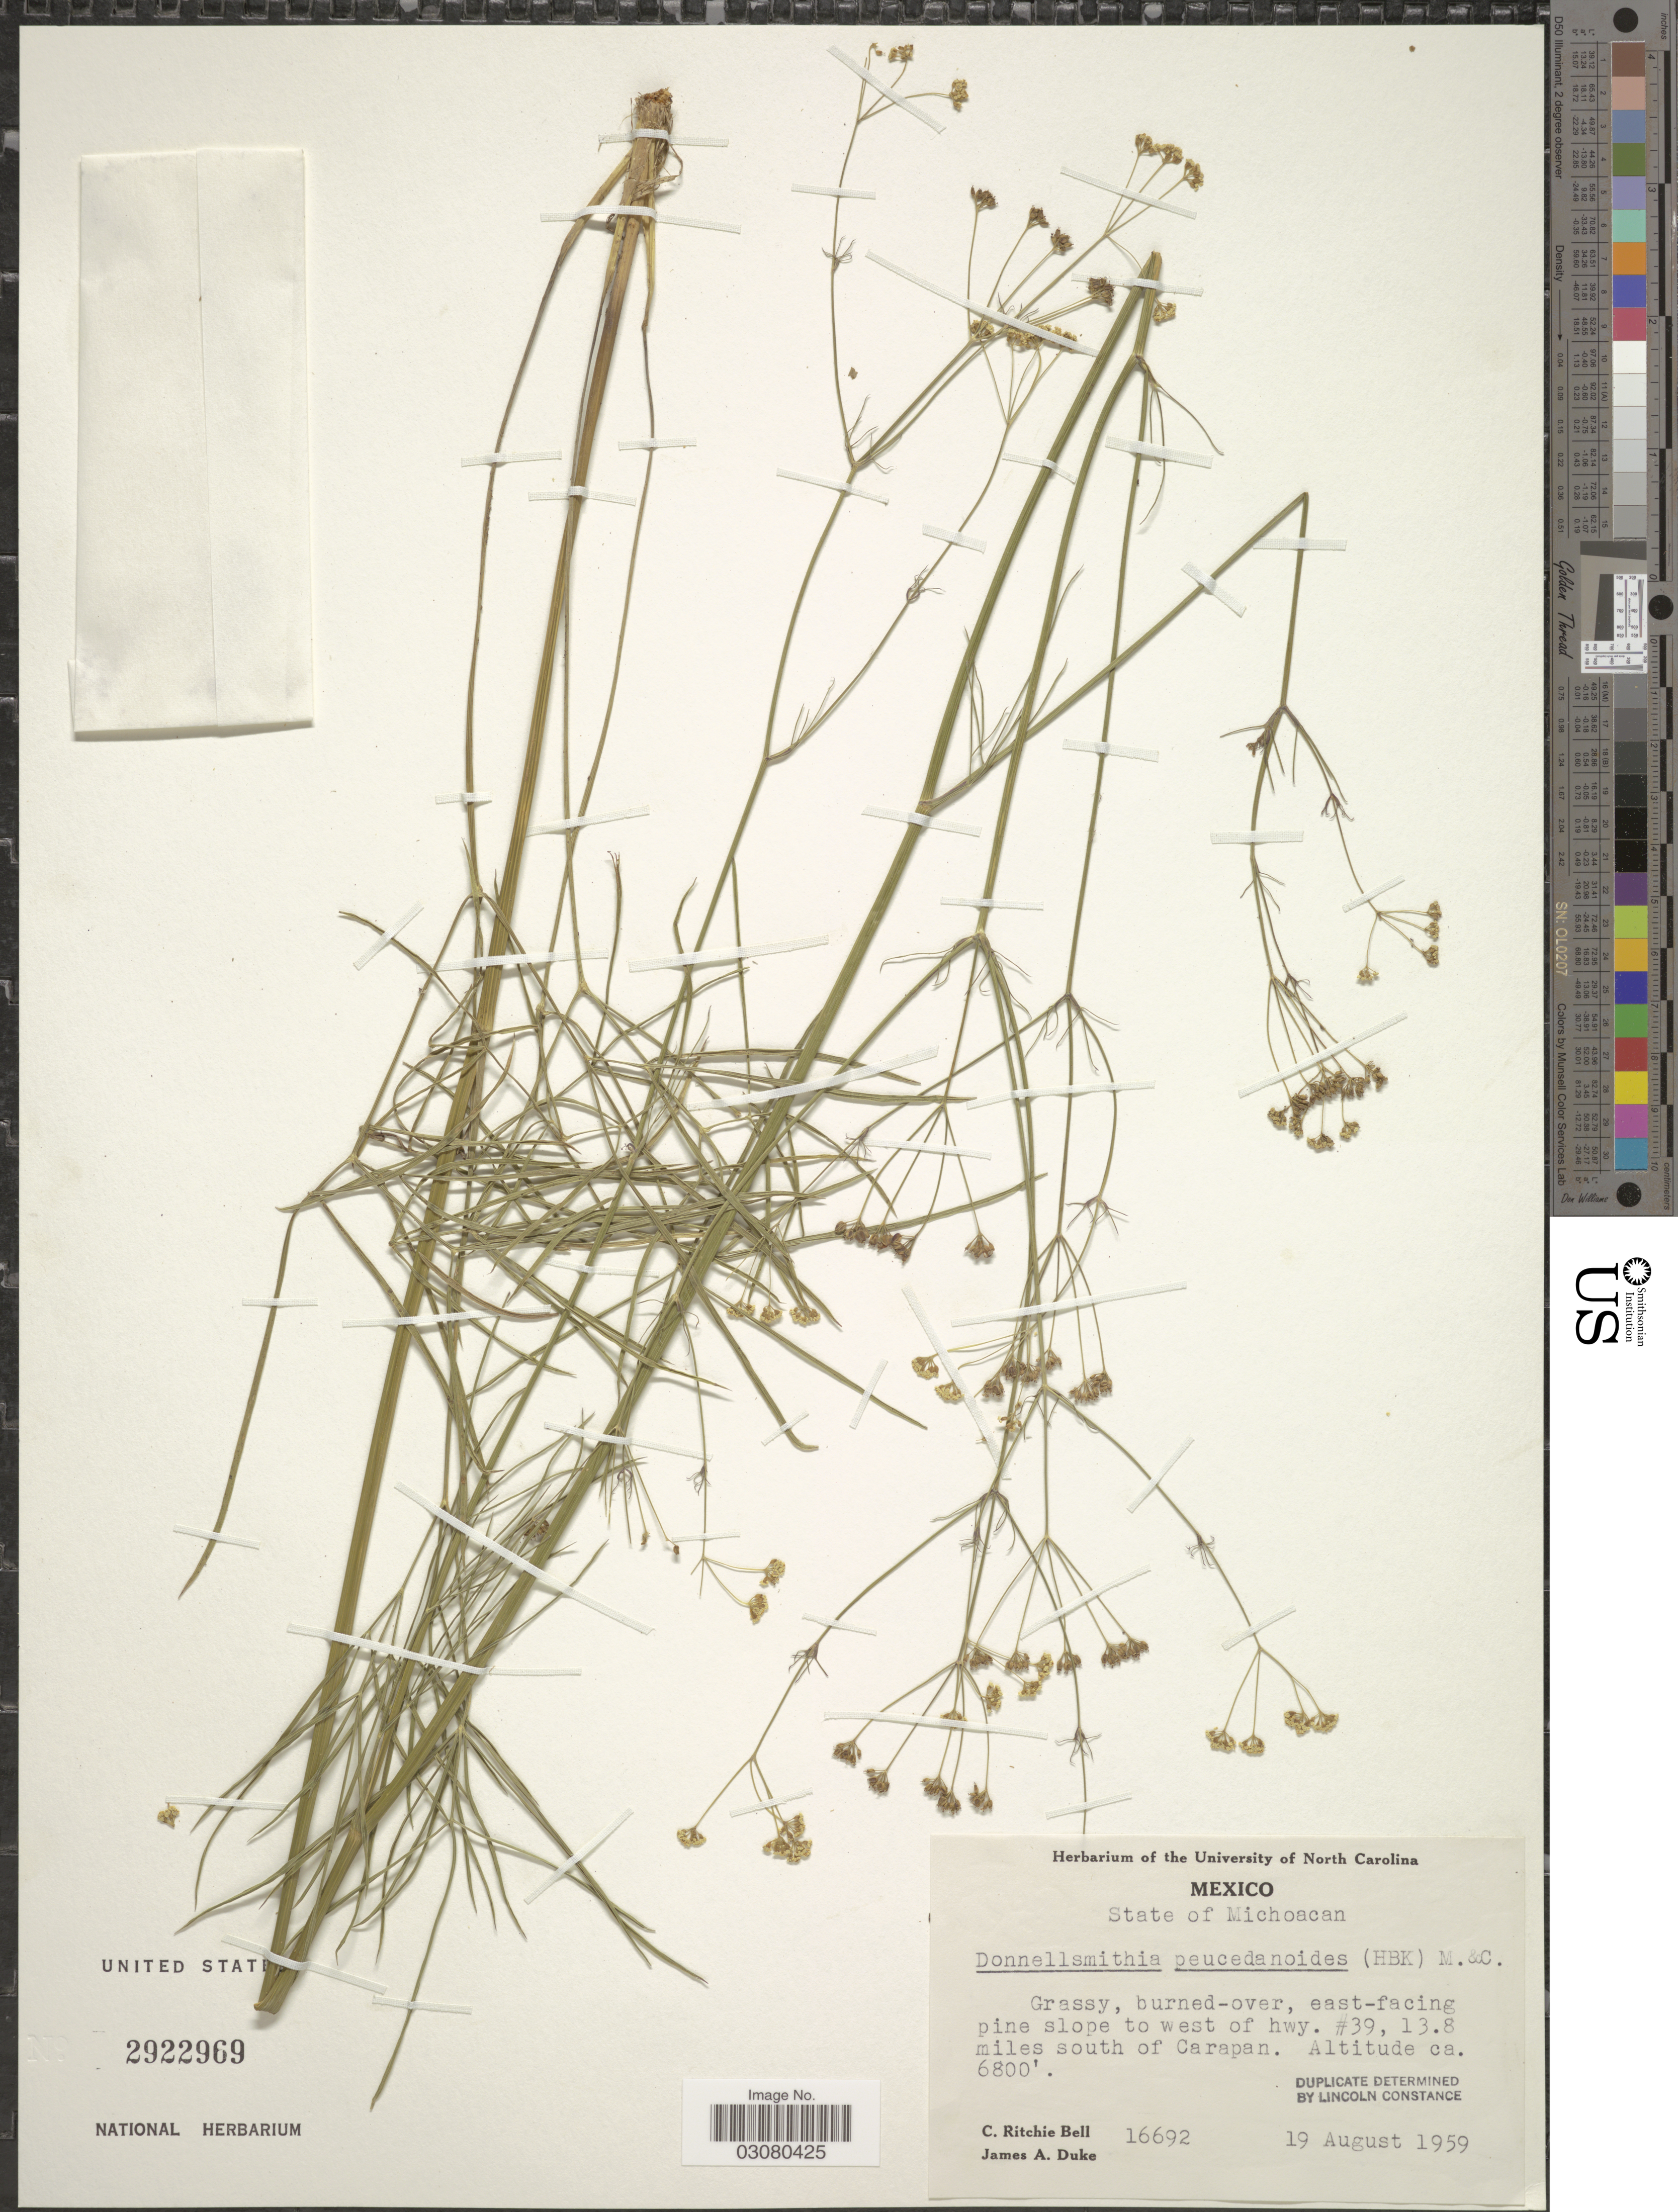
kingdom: Plantae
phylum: Tracheophyta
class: Magnoliopsida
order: Apiales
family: Apiaceae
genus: Donnellsmithia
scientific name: Donnellsmithia peucedanoides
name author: (Kunth) Mathias & Constance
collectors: C. R. Bell & J. A. Duke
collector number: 16692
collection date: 1959-08-19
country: Mexico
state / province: Michoacán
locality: East-facing pine slope to west of hwy. #30, 13.8 miles south of Carapan.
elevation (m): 2073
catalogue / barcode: US 2922969